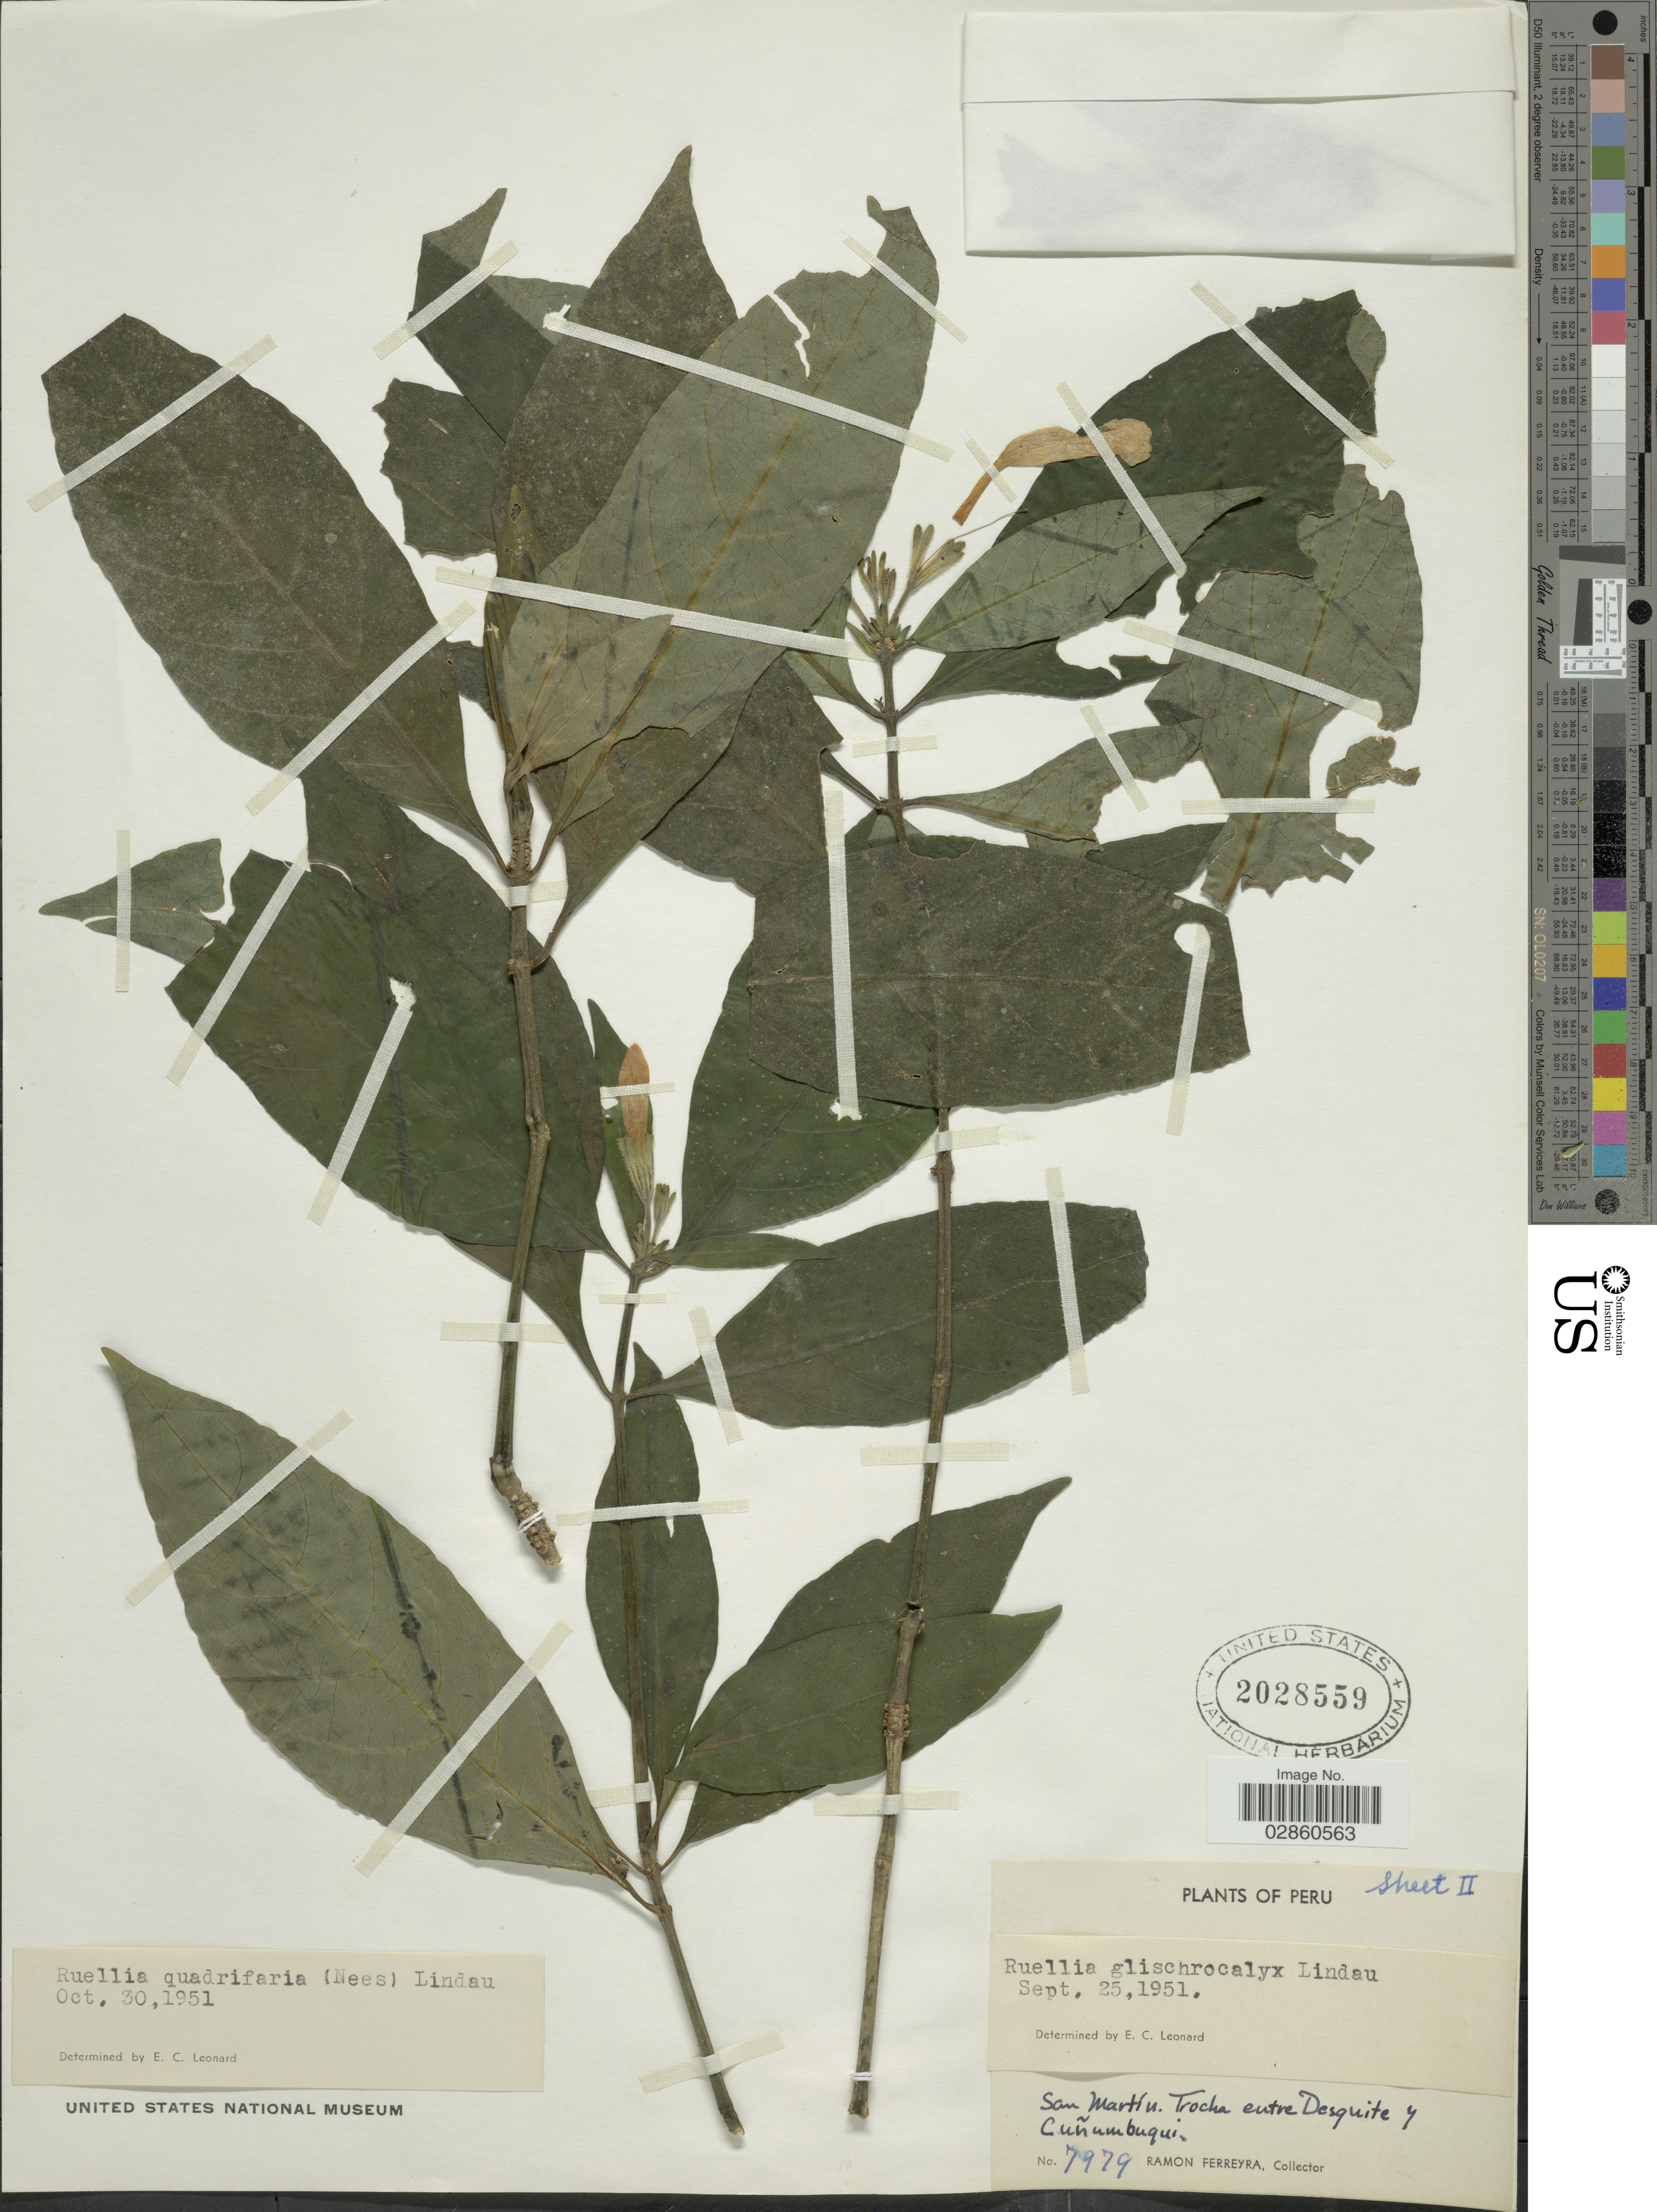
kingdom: Plantae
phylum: Tracheophyta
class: Magnoliopsida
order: Lamiales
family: Acanthaceae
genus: Ruellia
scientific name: Ruellia glischrocalyx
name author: Lindau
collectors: R. A. Ferreyra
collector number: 7979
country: Peru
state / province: San Martín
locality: Trocha entre Desquite y Cuñumbuqui.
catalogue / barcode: US 2028559